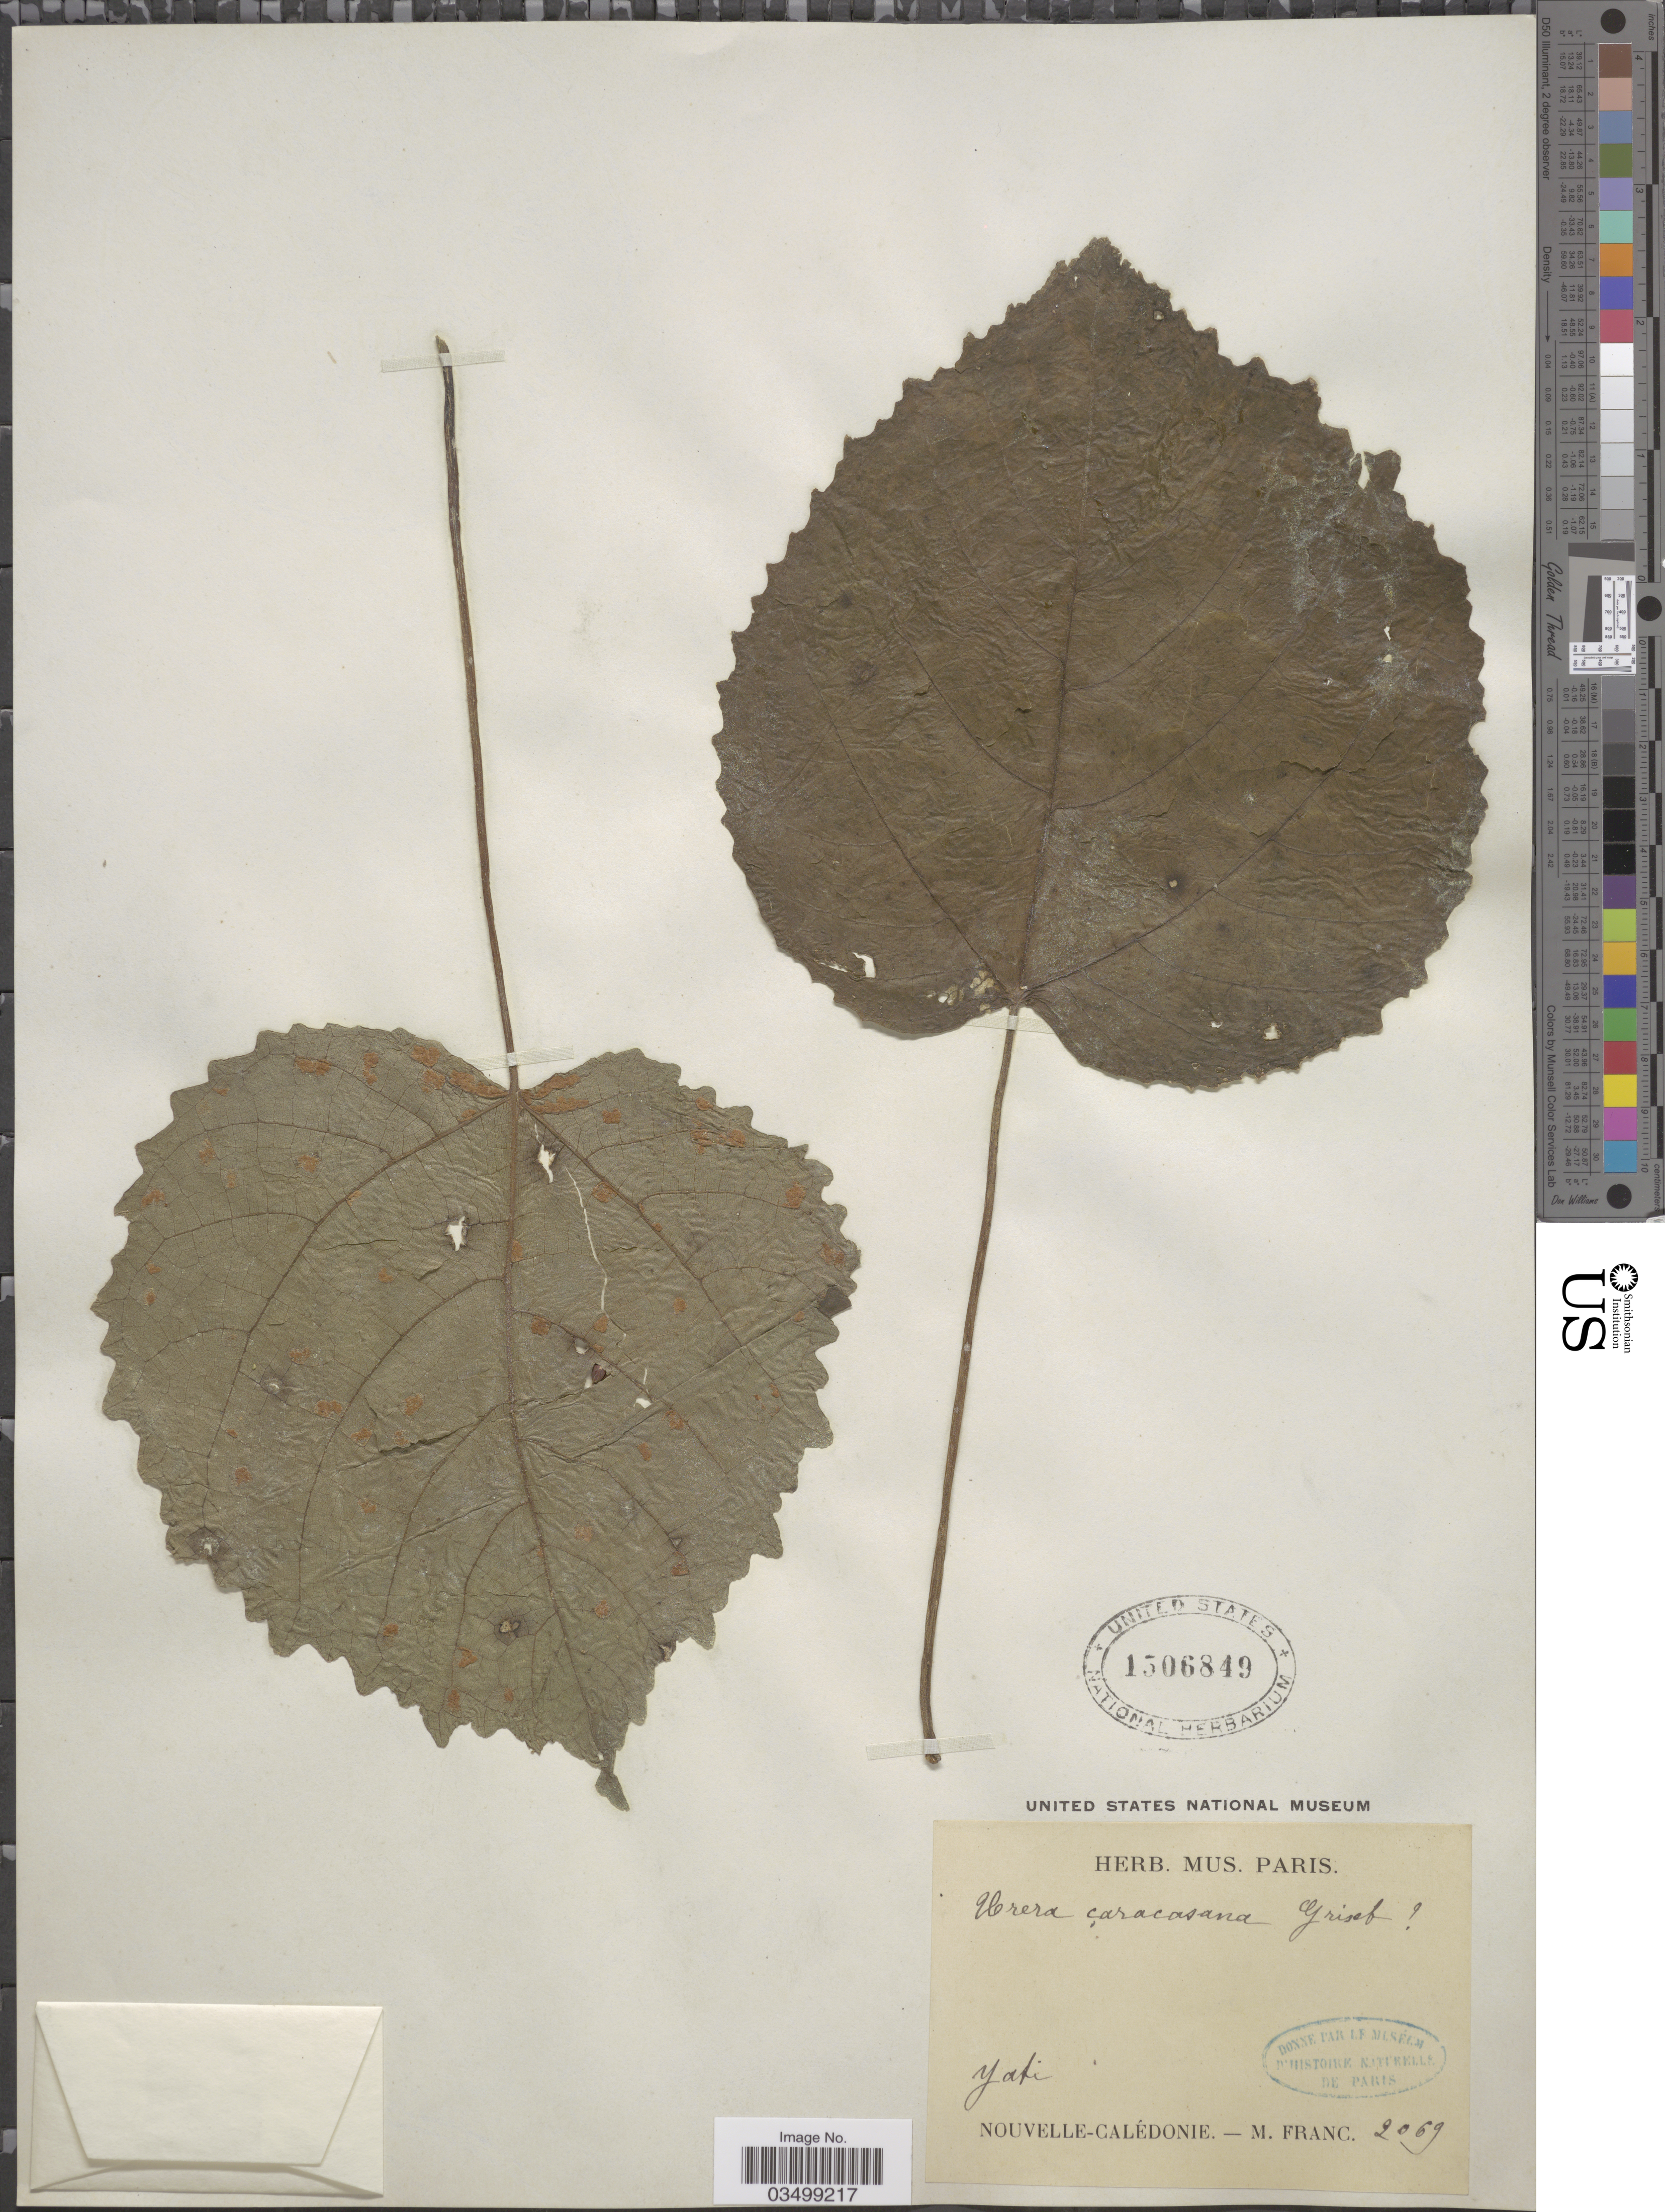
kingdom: Plantae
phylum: Tracheophyta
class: Magnoliopsida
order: Rosales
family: Urticaceae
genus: Urera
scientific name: Urera caracasana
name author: (Jacq.) Gaudich. ex Griseb.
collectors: M. Franc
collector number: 2069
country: New Caledonia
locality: Yati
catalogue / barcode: US 1506849